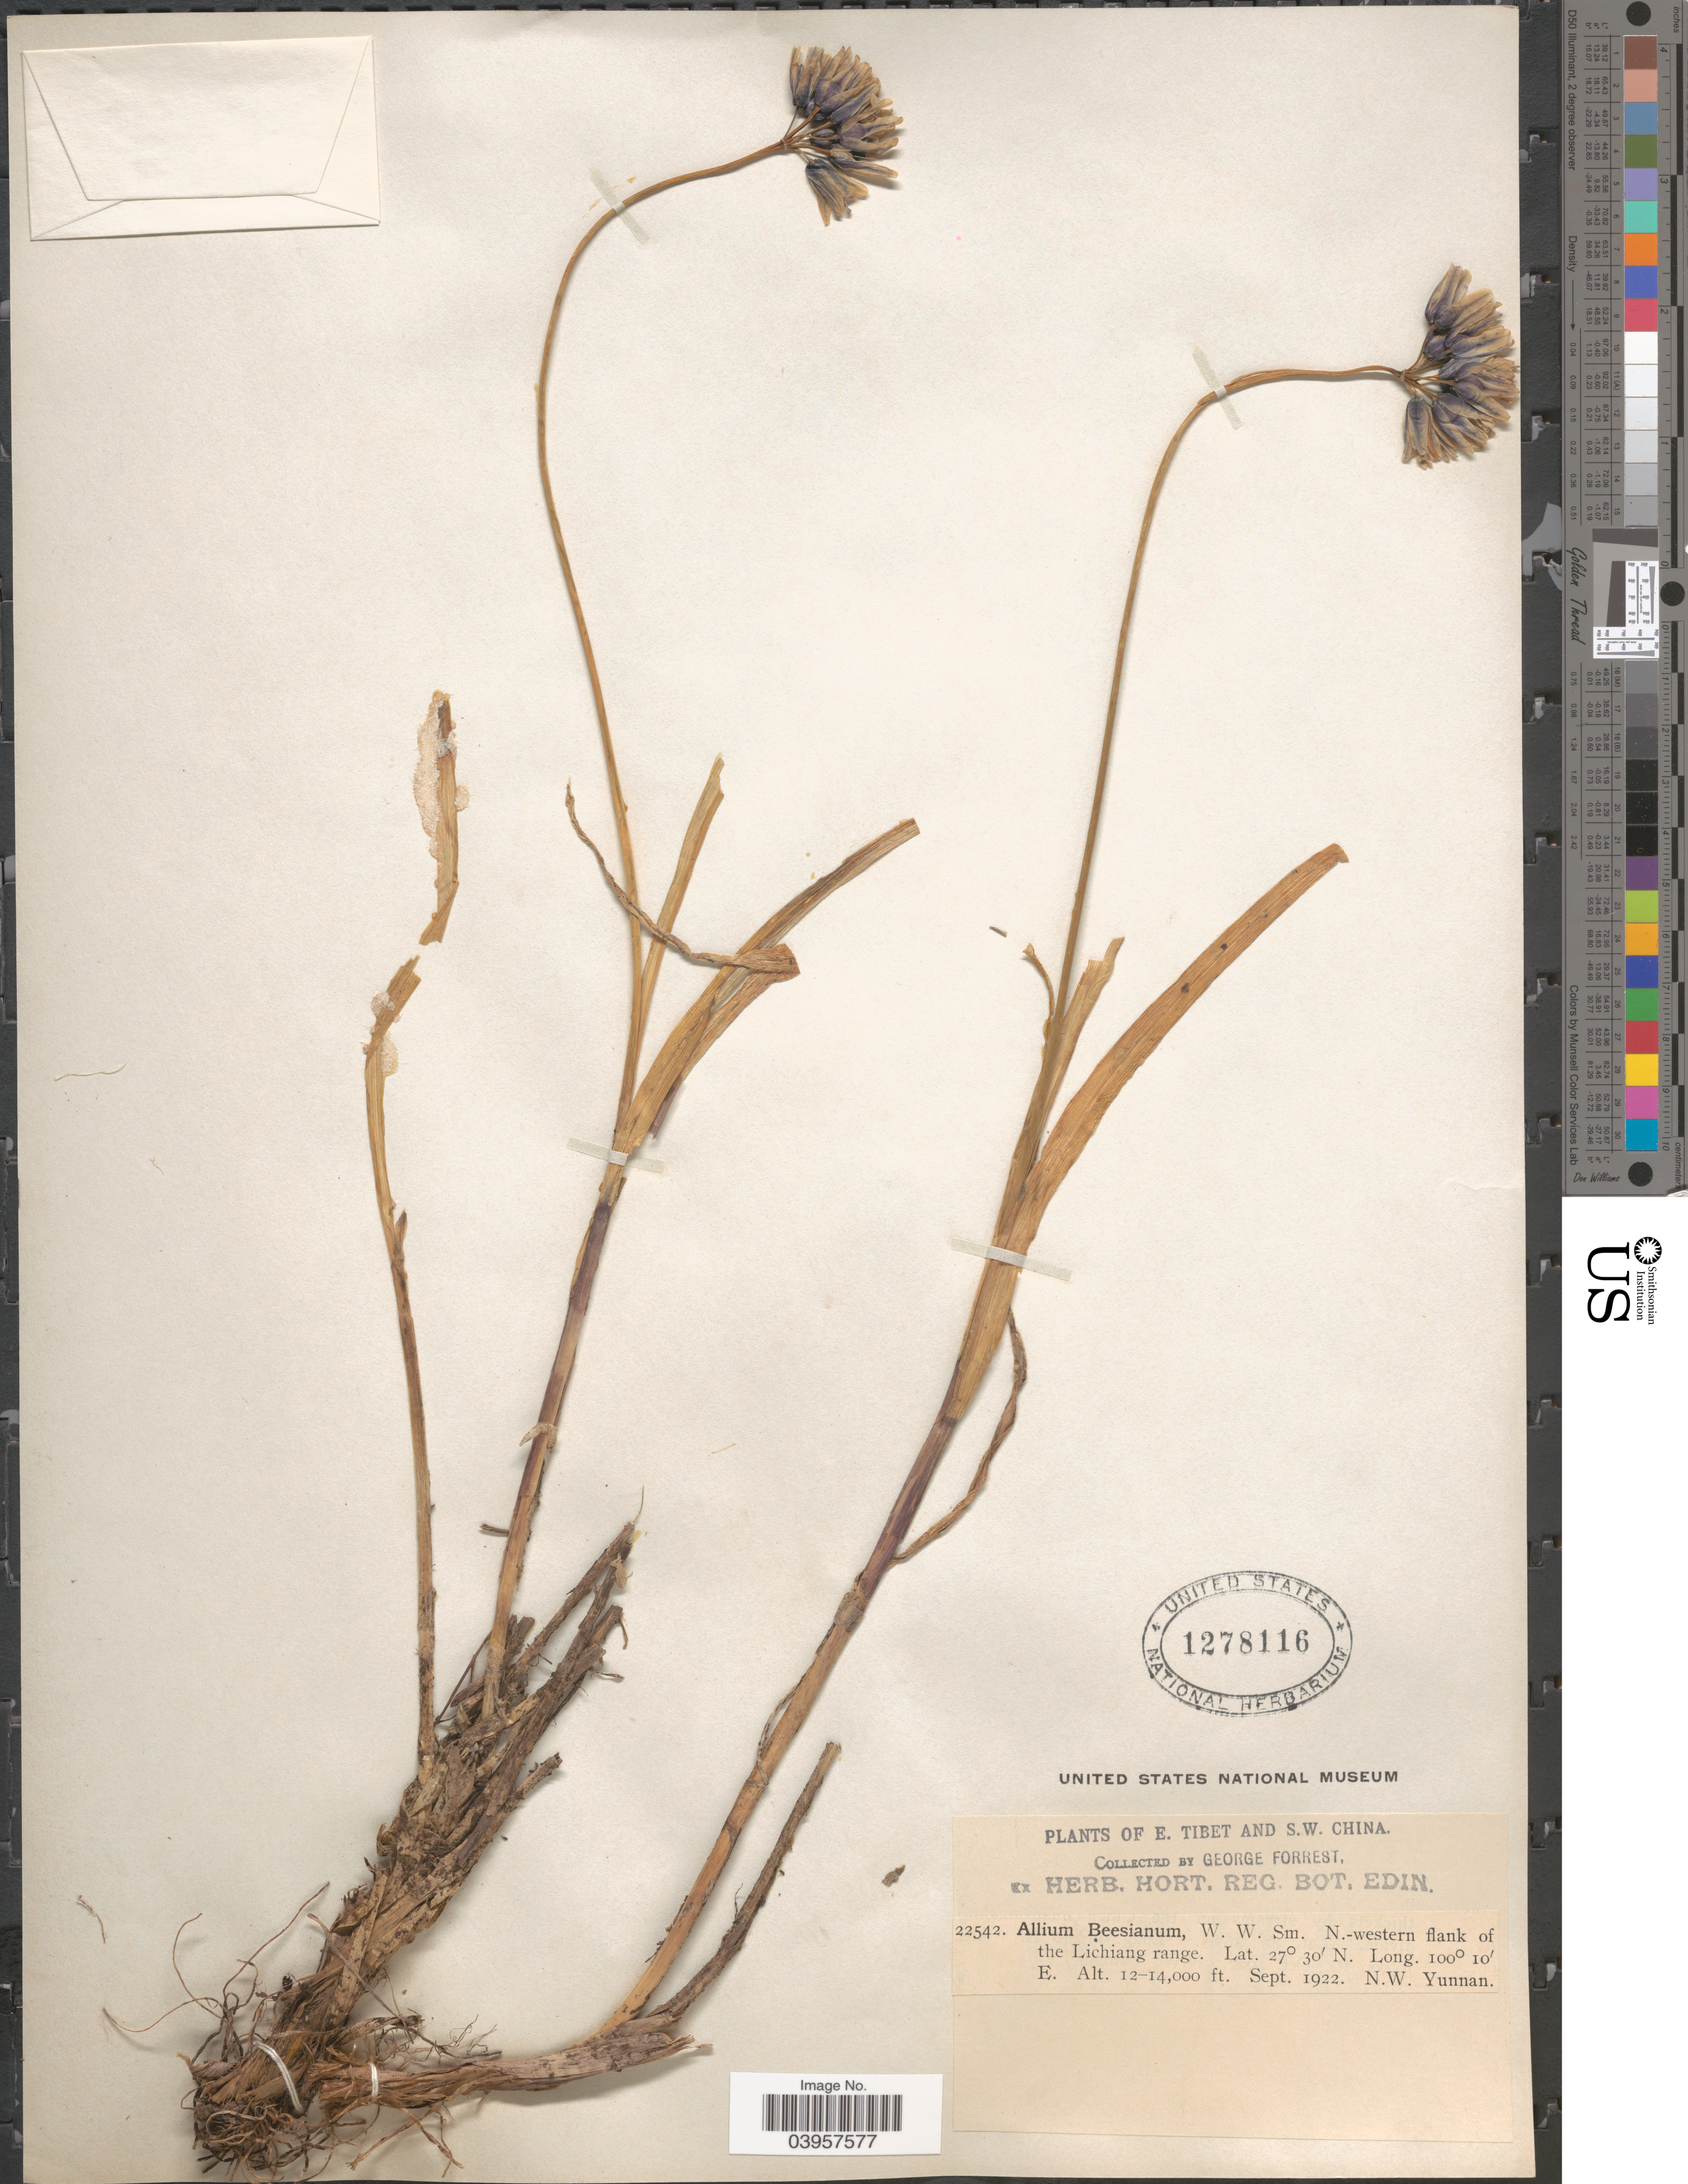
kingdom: Plantae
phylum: Tracheophyta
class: Liliopsida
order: Asparagales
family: Amaryllidaceae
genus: Allium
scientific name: Allium beesianum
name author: W.W. Sm.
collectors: G. Forrest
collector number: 22542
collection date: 1922-09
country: China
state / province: Yunnan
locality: S.W. China. N.-western flank of the Lichiang range. N.W. Yunnan.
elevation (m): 3658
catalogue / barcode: US 1278116